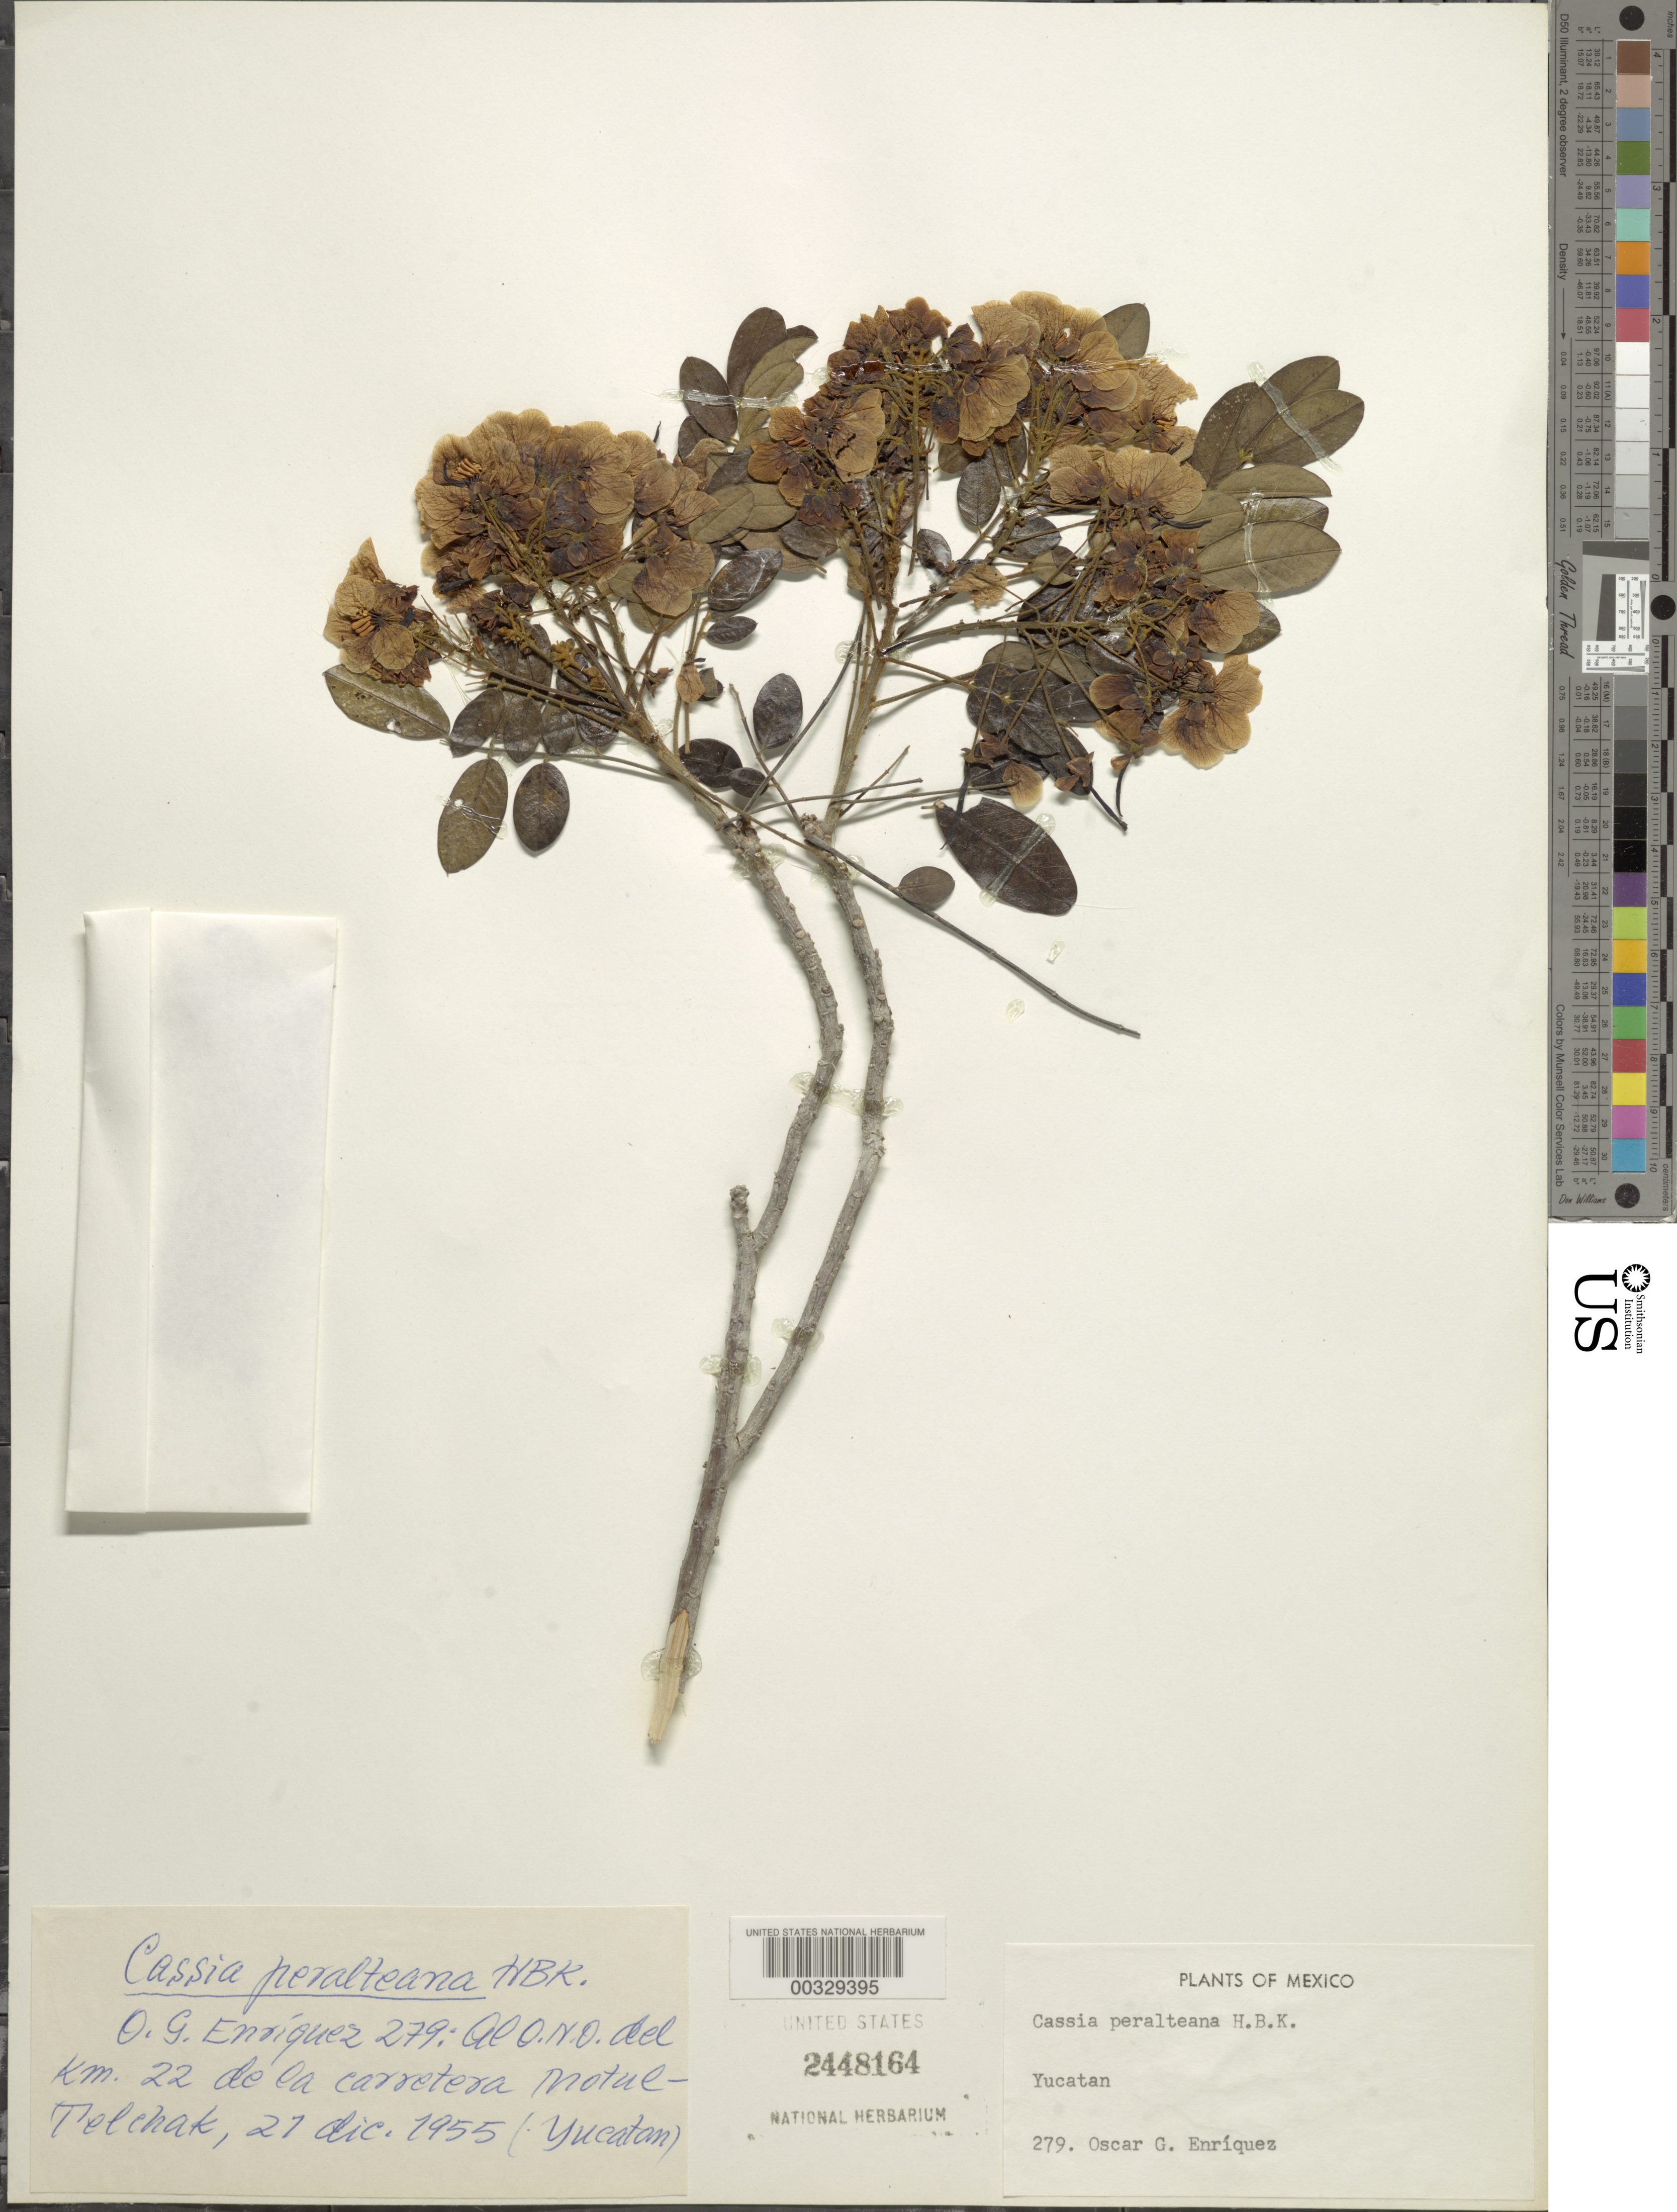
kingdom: Plantae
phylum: Tracheophyta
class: Magnoliopsida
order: Fabales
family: Fabaceae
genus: Senna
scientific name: Senna peralteana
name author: (Kunth) H.S. Irwin & Barneby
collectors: O. Enriquez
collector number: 279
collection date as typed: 27 Dec 1955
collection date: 1955-12-27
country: Mexico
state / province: Yucatán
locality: To wnw of km 22 of the motul-telchak highway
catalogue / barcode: US 2448164